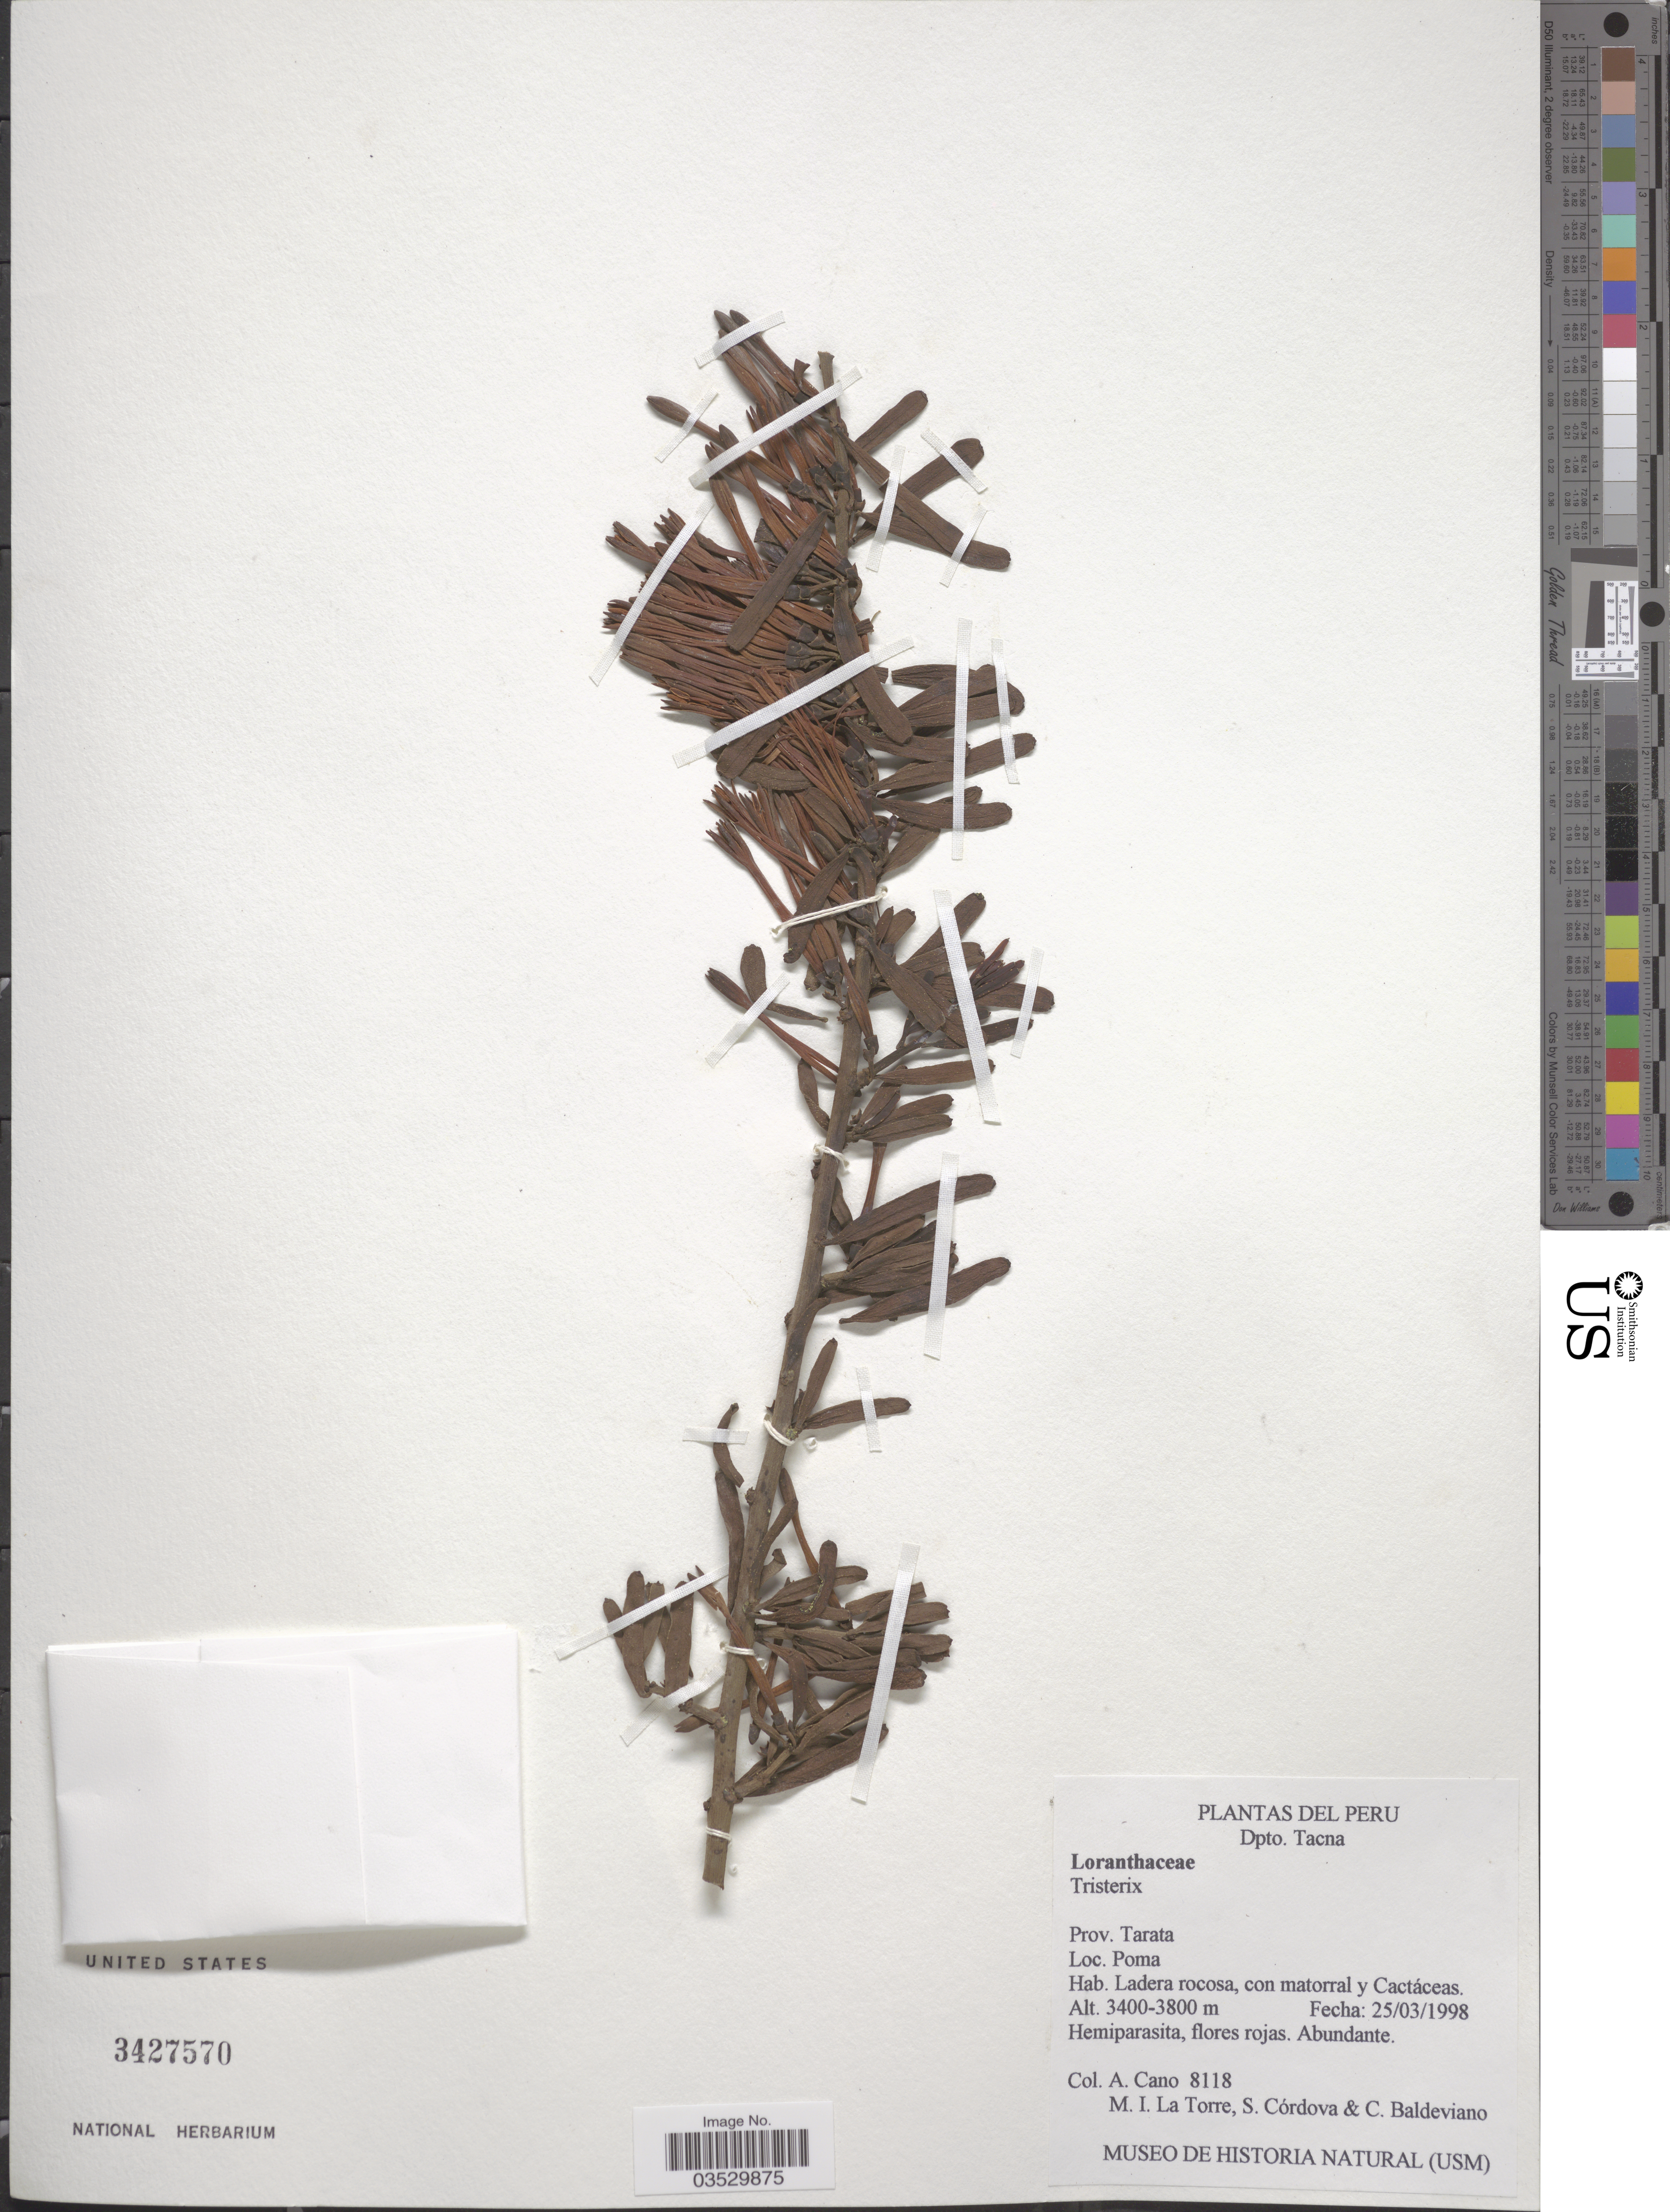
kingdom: Plantae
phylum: Tracheophyta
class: Magnoliopsida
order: Santalales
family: Loranthaceae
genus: Tristerix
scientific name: Tristerix sp.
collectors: A. Cano, M. La Torre, S. Cordova & C. Baldeviano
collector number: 8118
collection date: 1998-03-25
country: Peru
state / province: Tacna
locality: Dpto. Tacna. Prov.Tarata. Poma.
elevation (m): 3400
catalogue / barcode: US 3427570